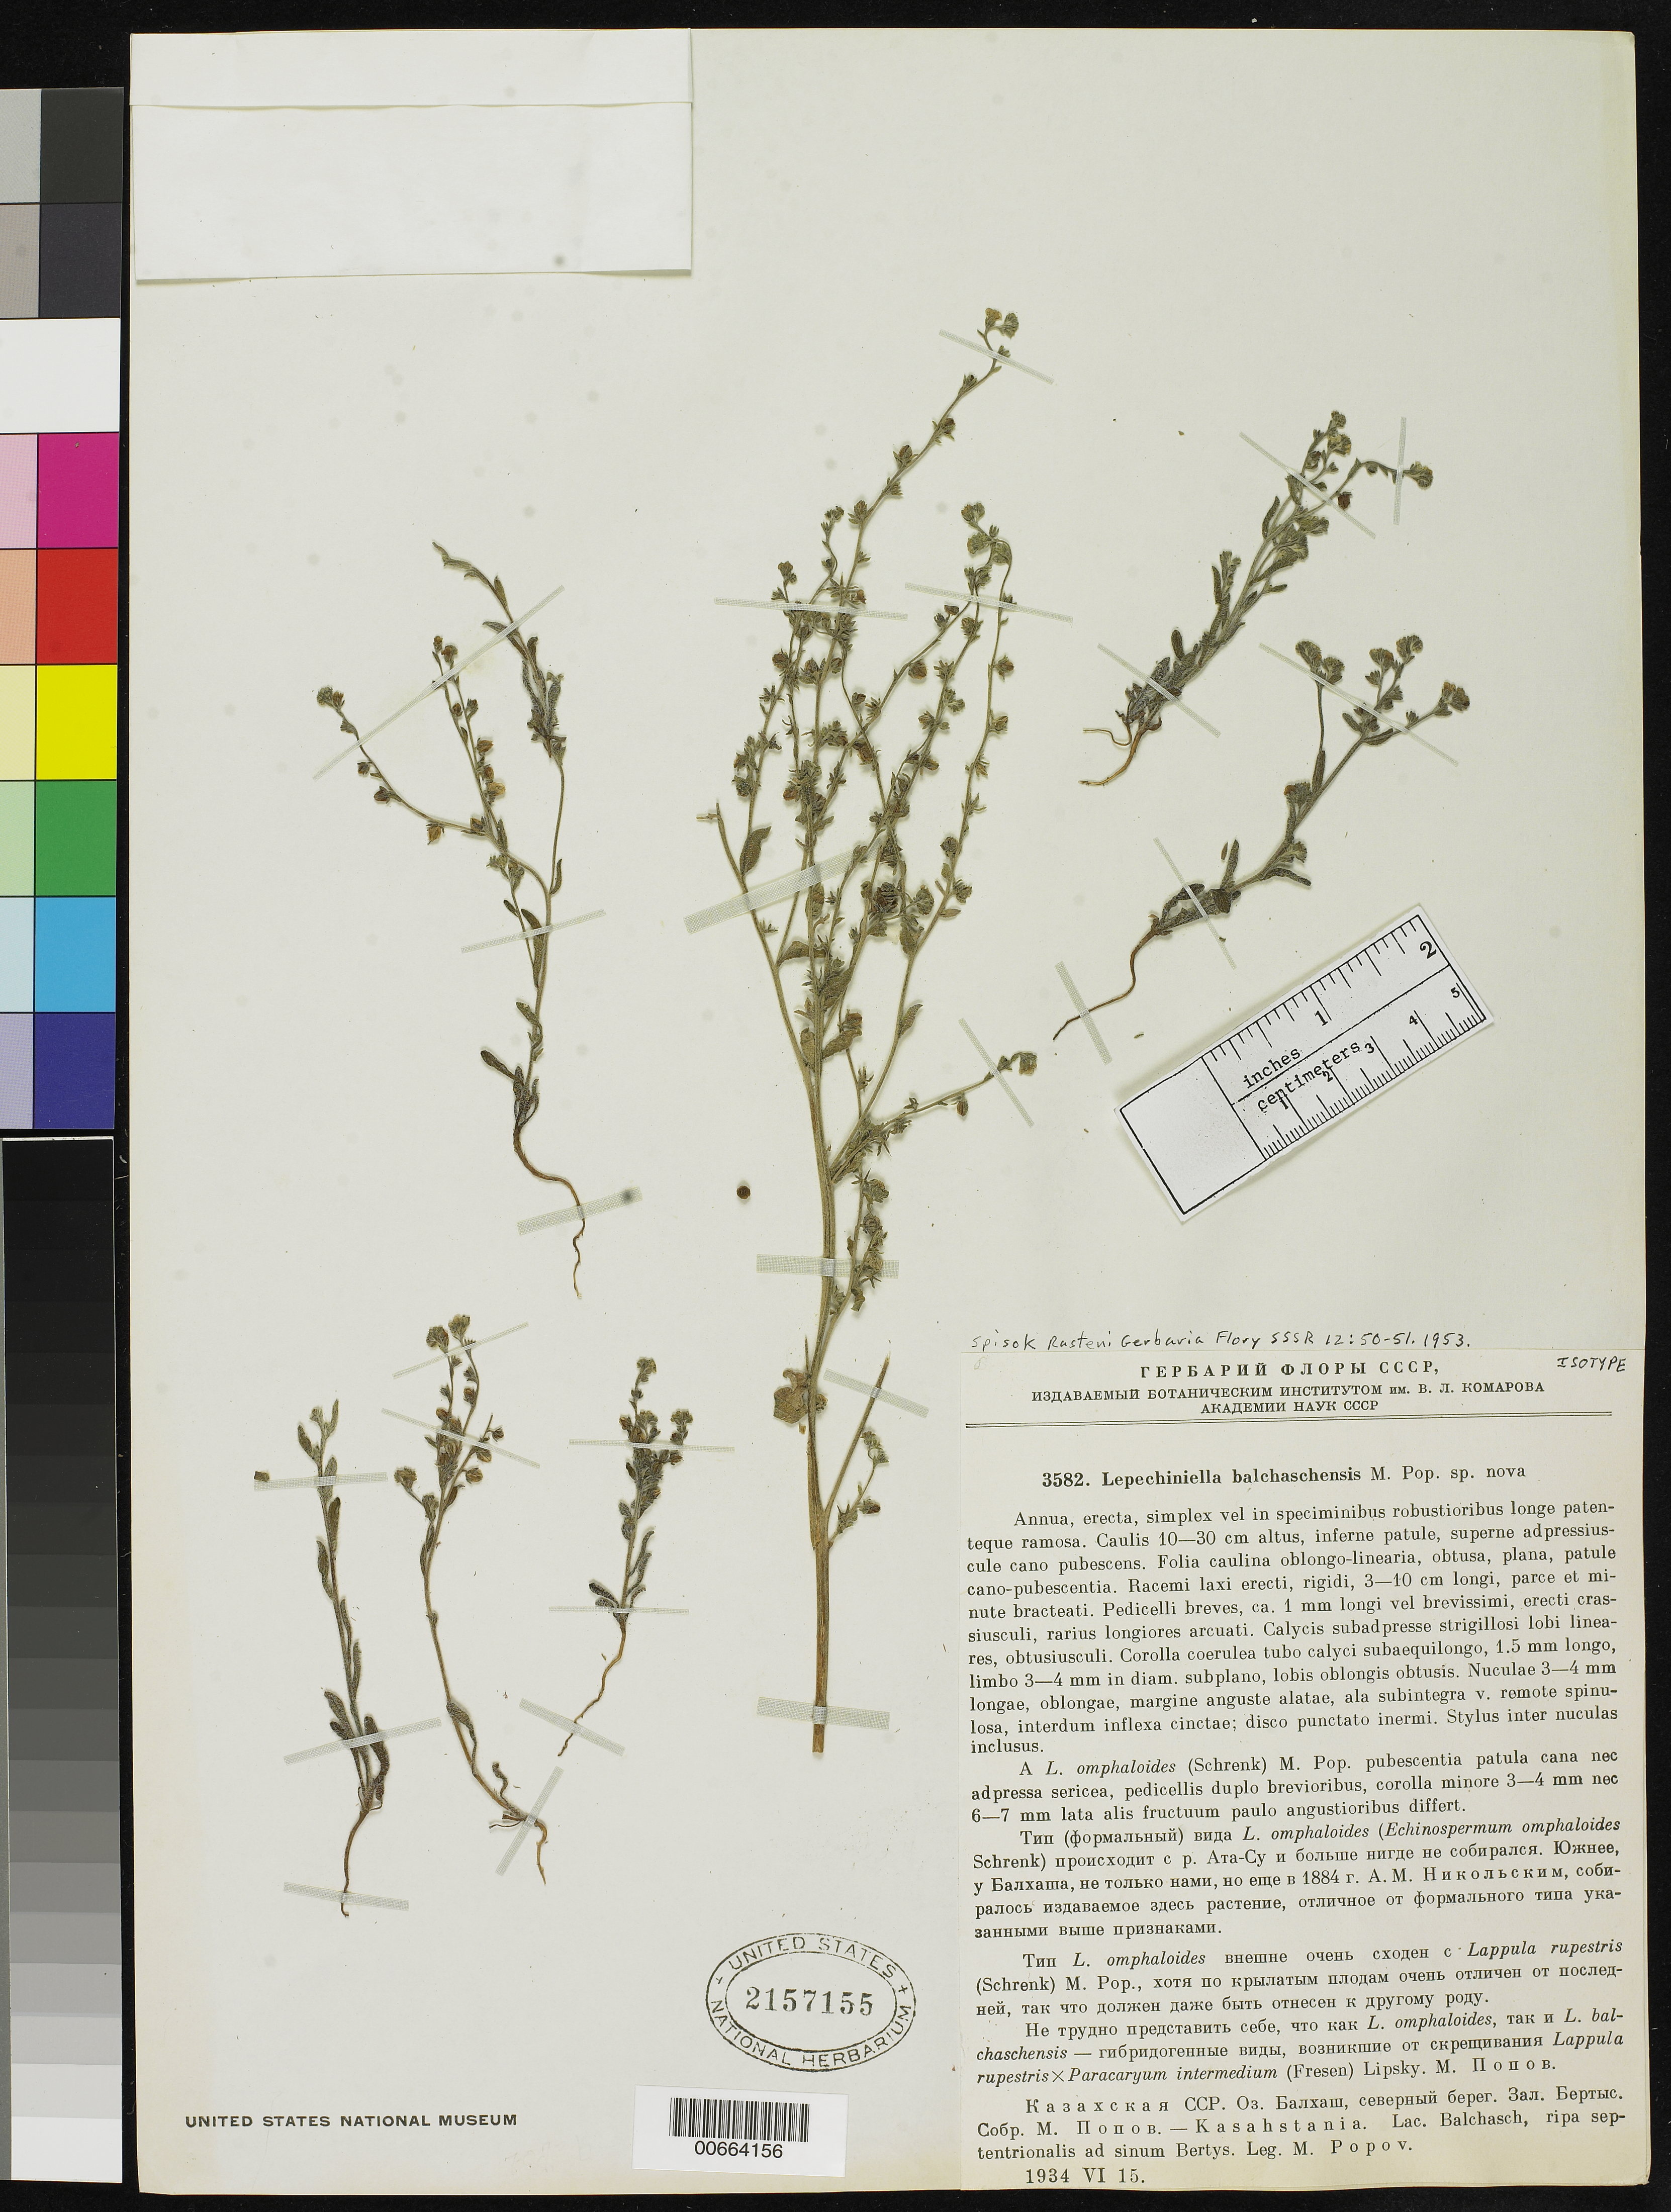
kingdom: Plantae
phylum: Tracheophyta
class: Magnoliopsida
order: Boraginales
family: Boraginaceae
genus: Lepechiniella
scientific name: Lepechiniella balchaschensis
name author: Popov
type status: Isotype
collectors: M. Popov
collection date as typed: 15 Jun 1934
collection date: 1934-06-15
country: Kazakhstan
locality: Lac. Balschasch.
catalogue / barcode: US 2157155